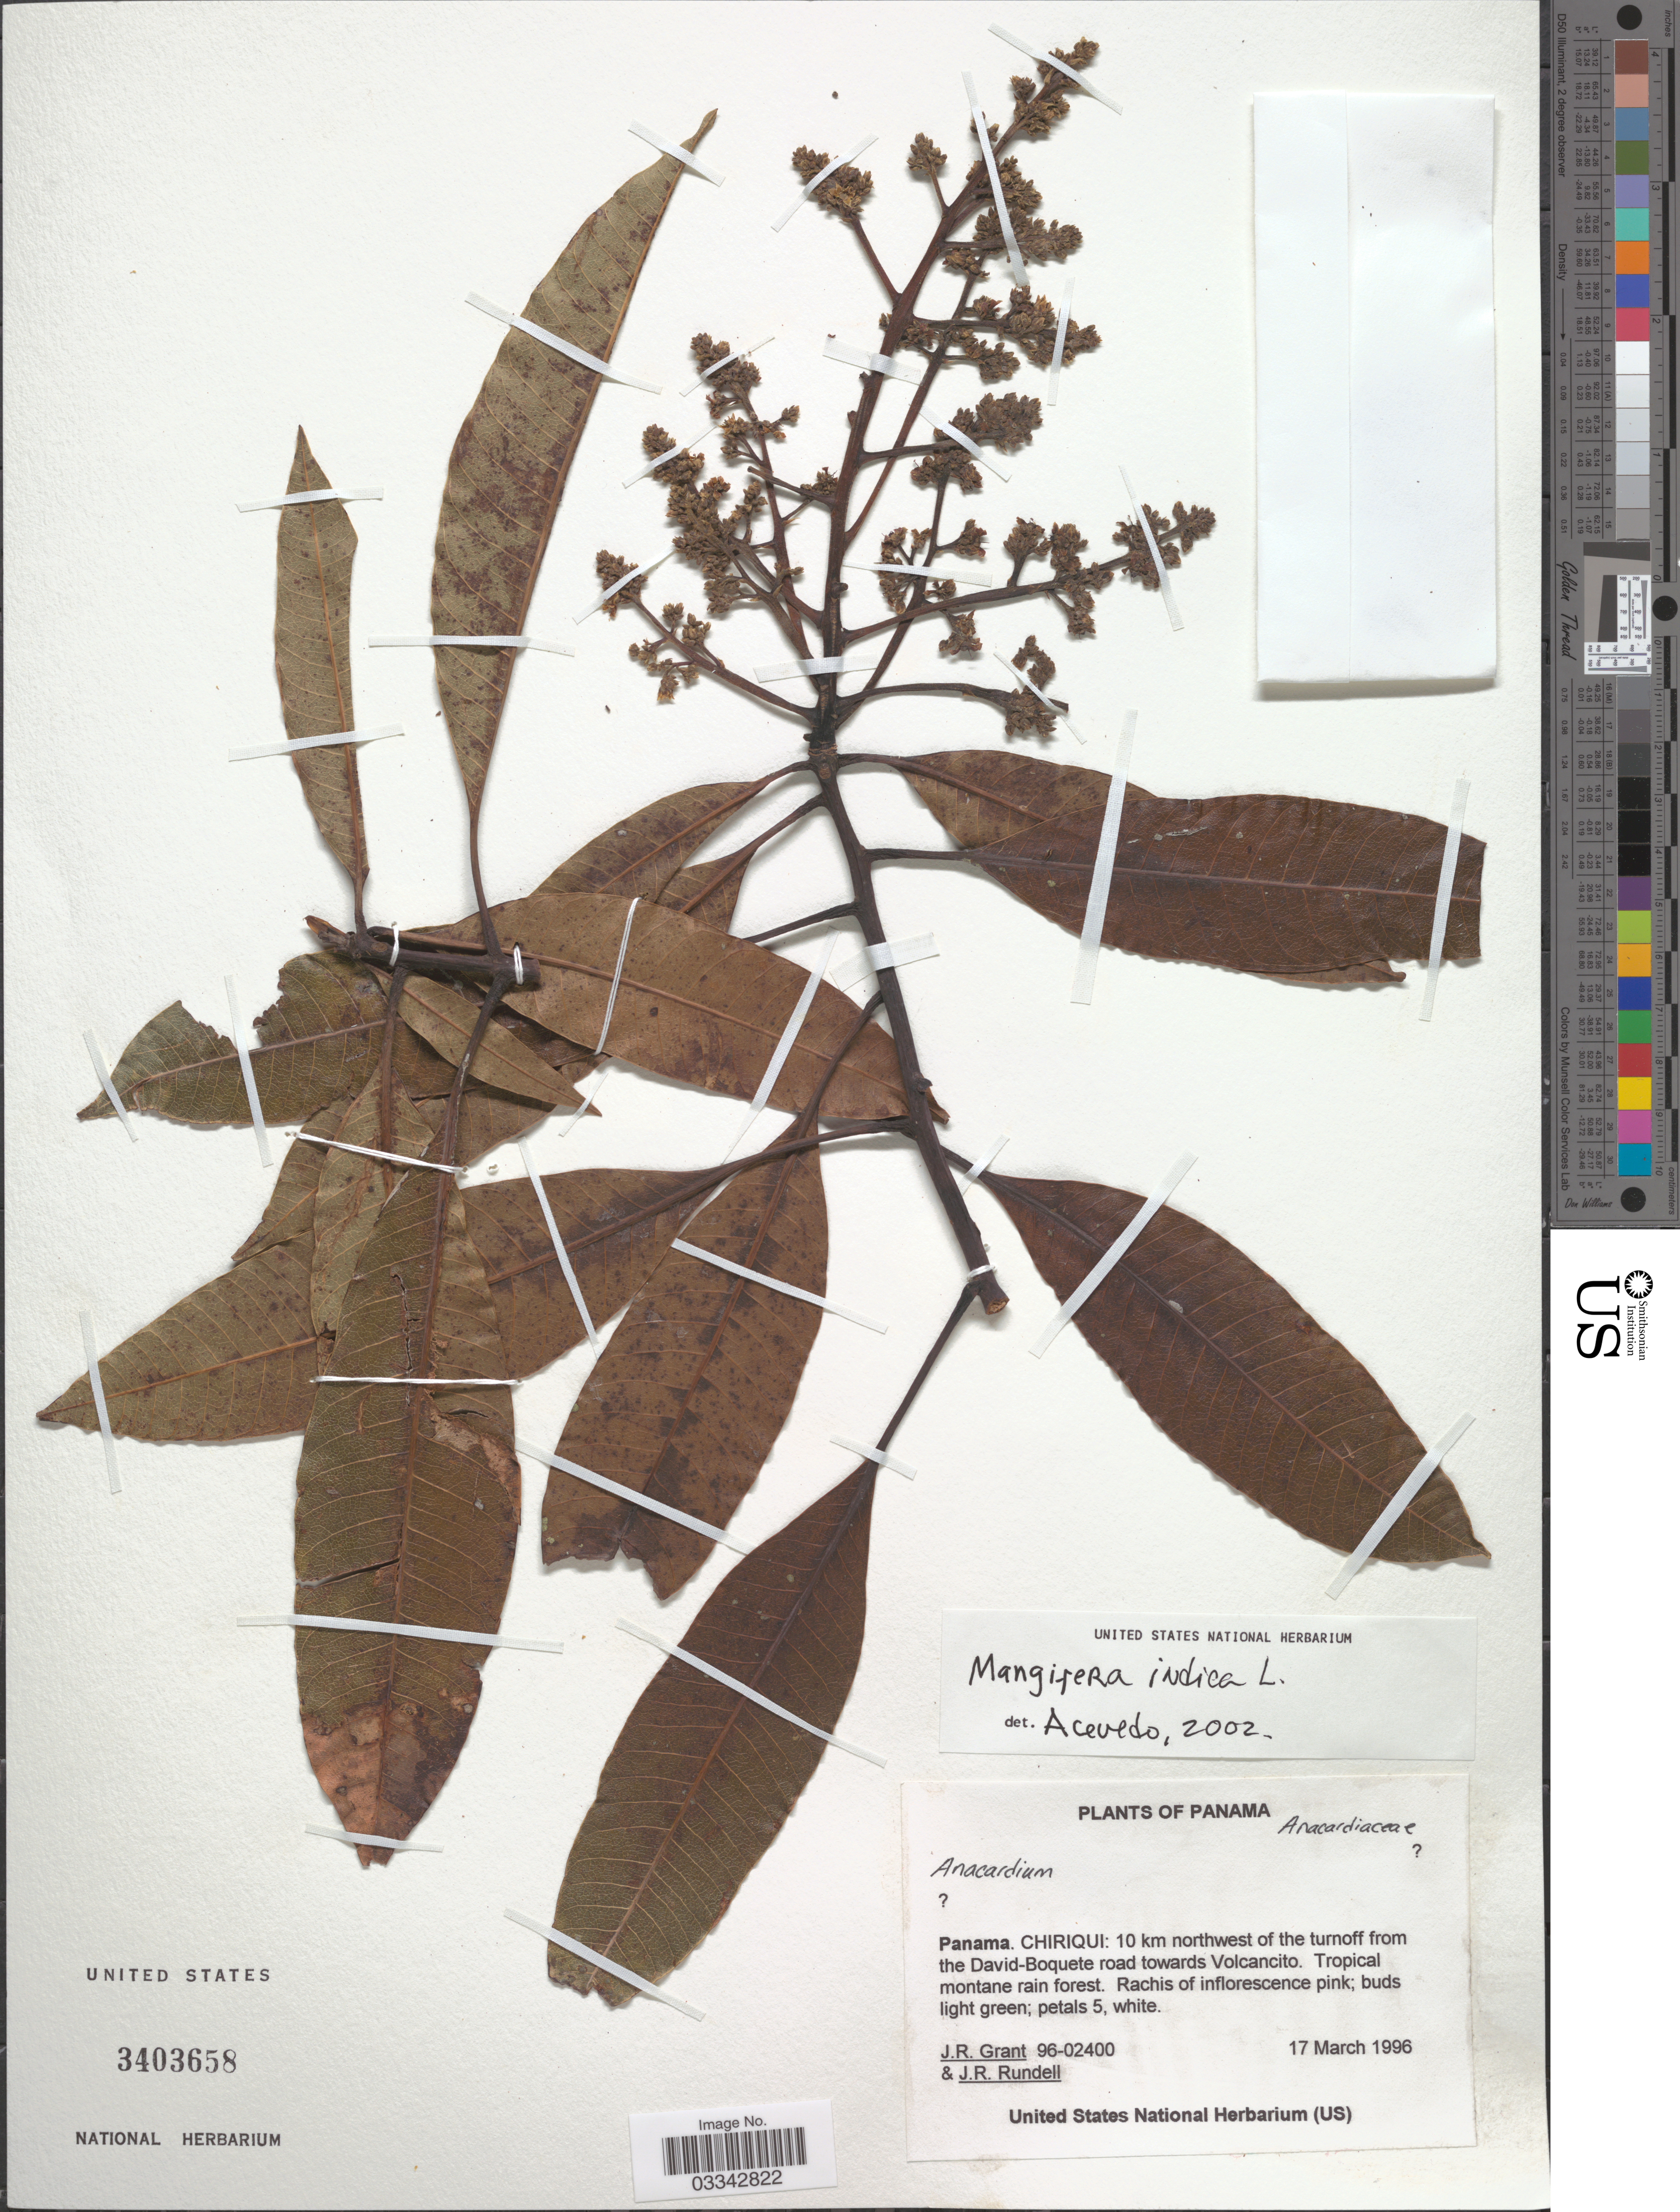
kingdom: Plantae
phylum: Tracheophyta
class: Magnoliopsida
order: Sapindales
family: Anacardiaceae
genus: Mangifera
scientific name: Mangifera indica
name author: L.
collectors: J. Grant & J. R. Rundell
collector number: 96-02400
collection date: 1996-03-17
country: Panama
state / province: Chiriqui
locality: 10 km northwest of the turnoff from the David-Boquete road towards Volcancito.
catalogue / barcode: US 3403658